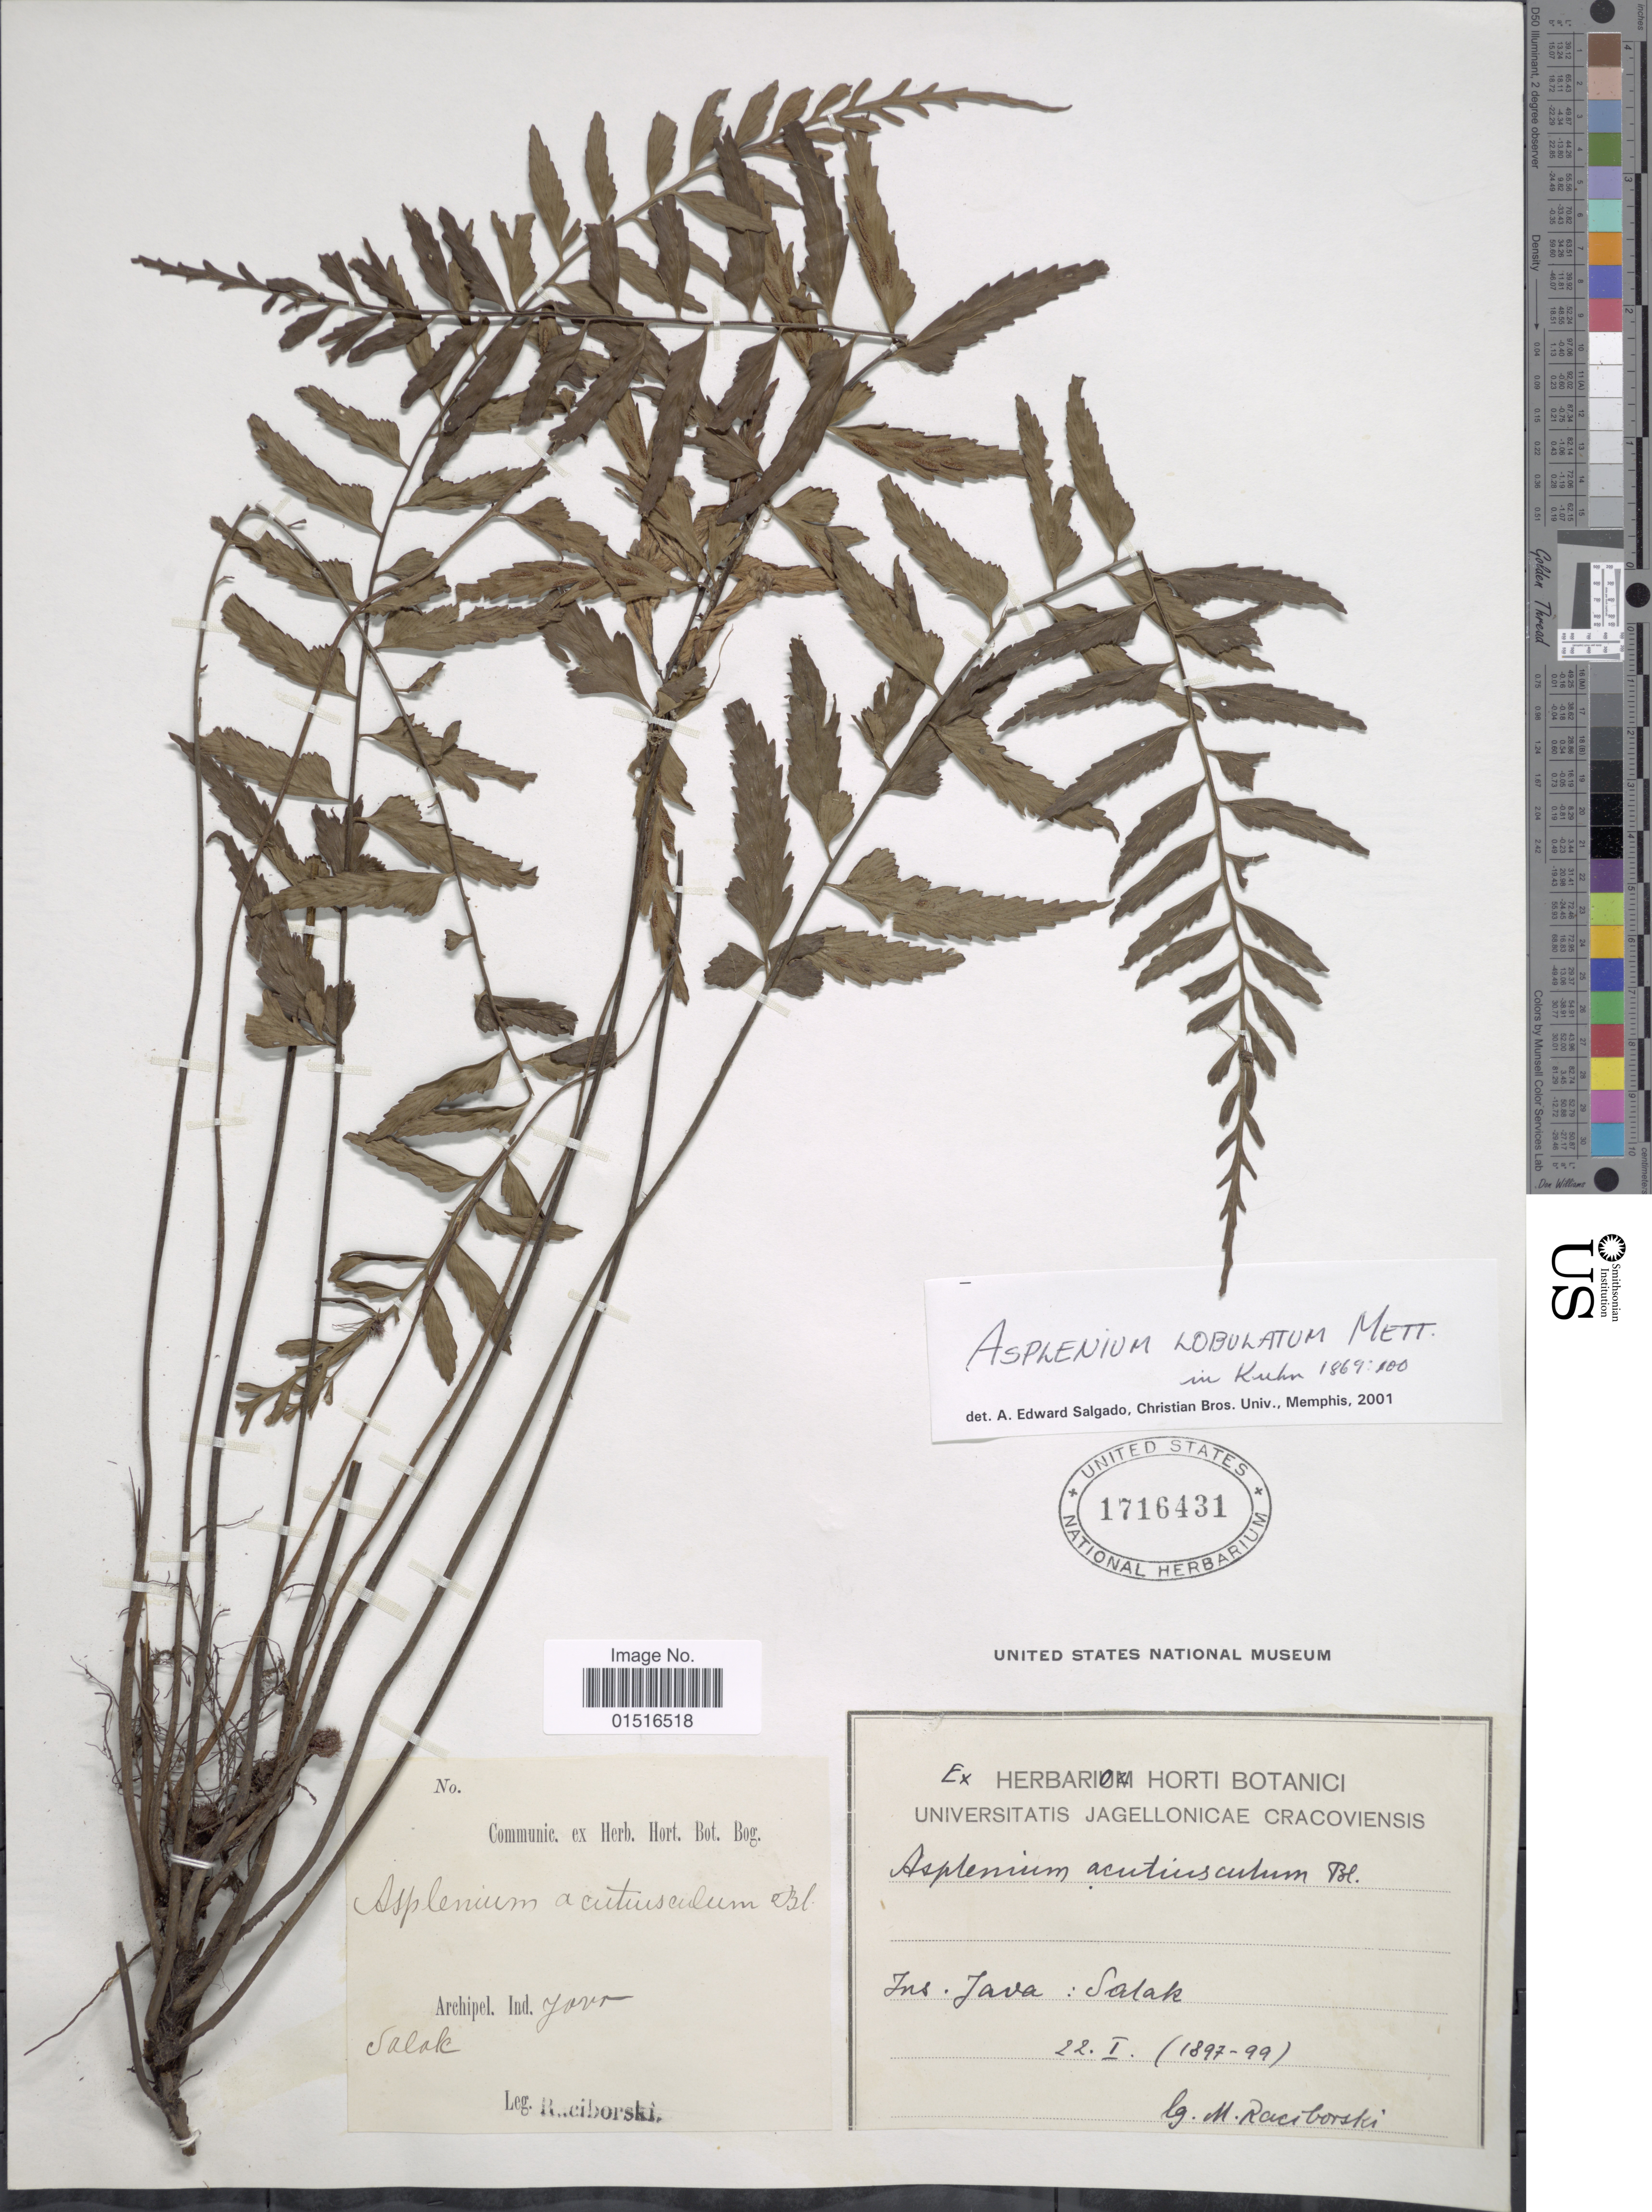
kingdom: Plantae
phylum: Tracheophyta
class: Polypodiopsida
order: Polypodiales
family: Aspleniaceae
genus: Asplenium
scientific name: Asplenium lobulatum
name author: Mett.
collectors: M. Raciborski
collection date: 1897-01-22/1899-01-22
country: Indonesia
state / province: Java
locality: Ins. Java:Salak, Archipel. Ind. Java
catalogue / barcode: US 1716431